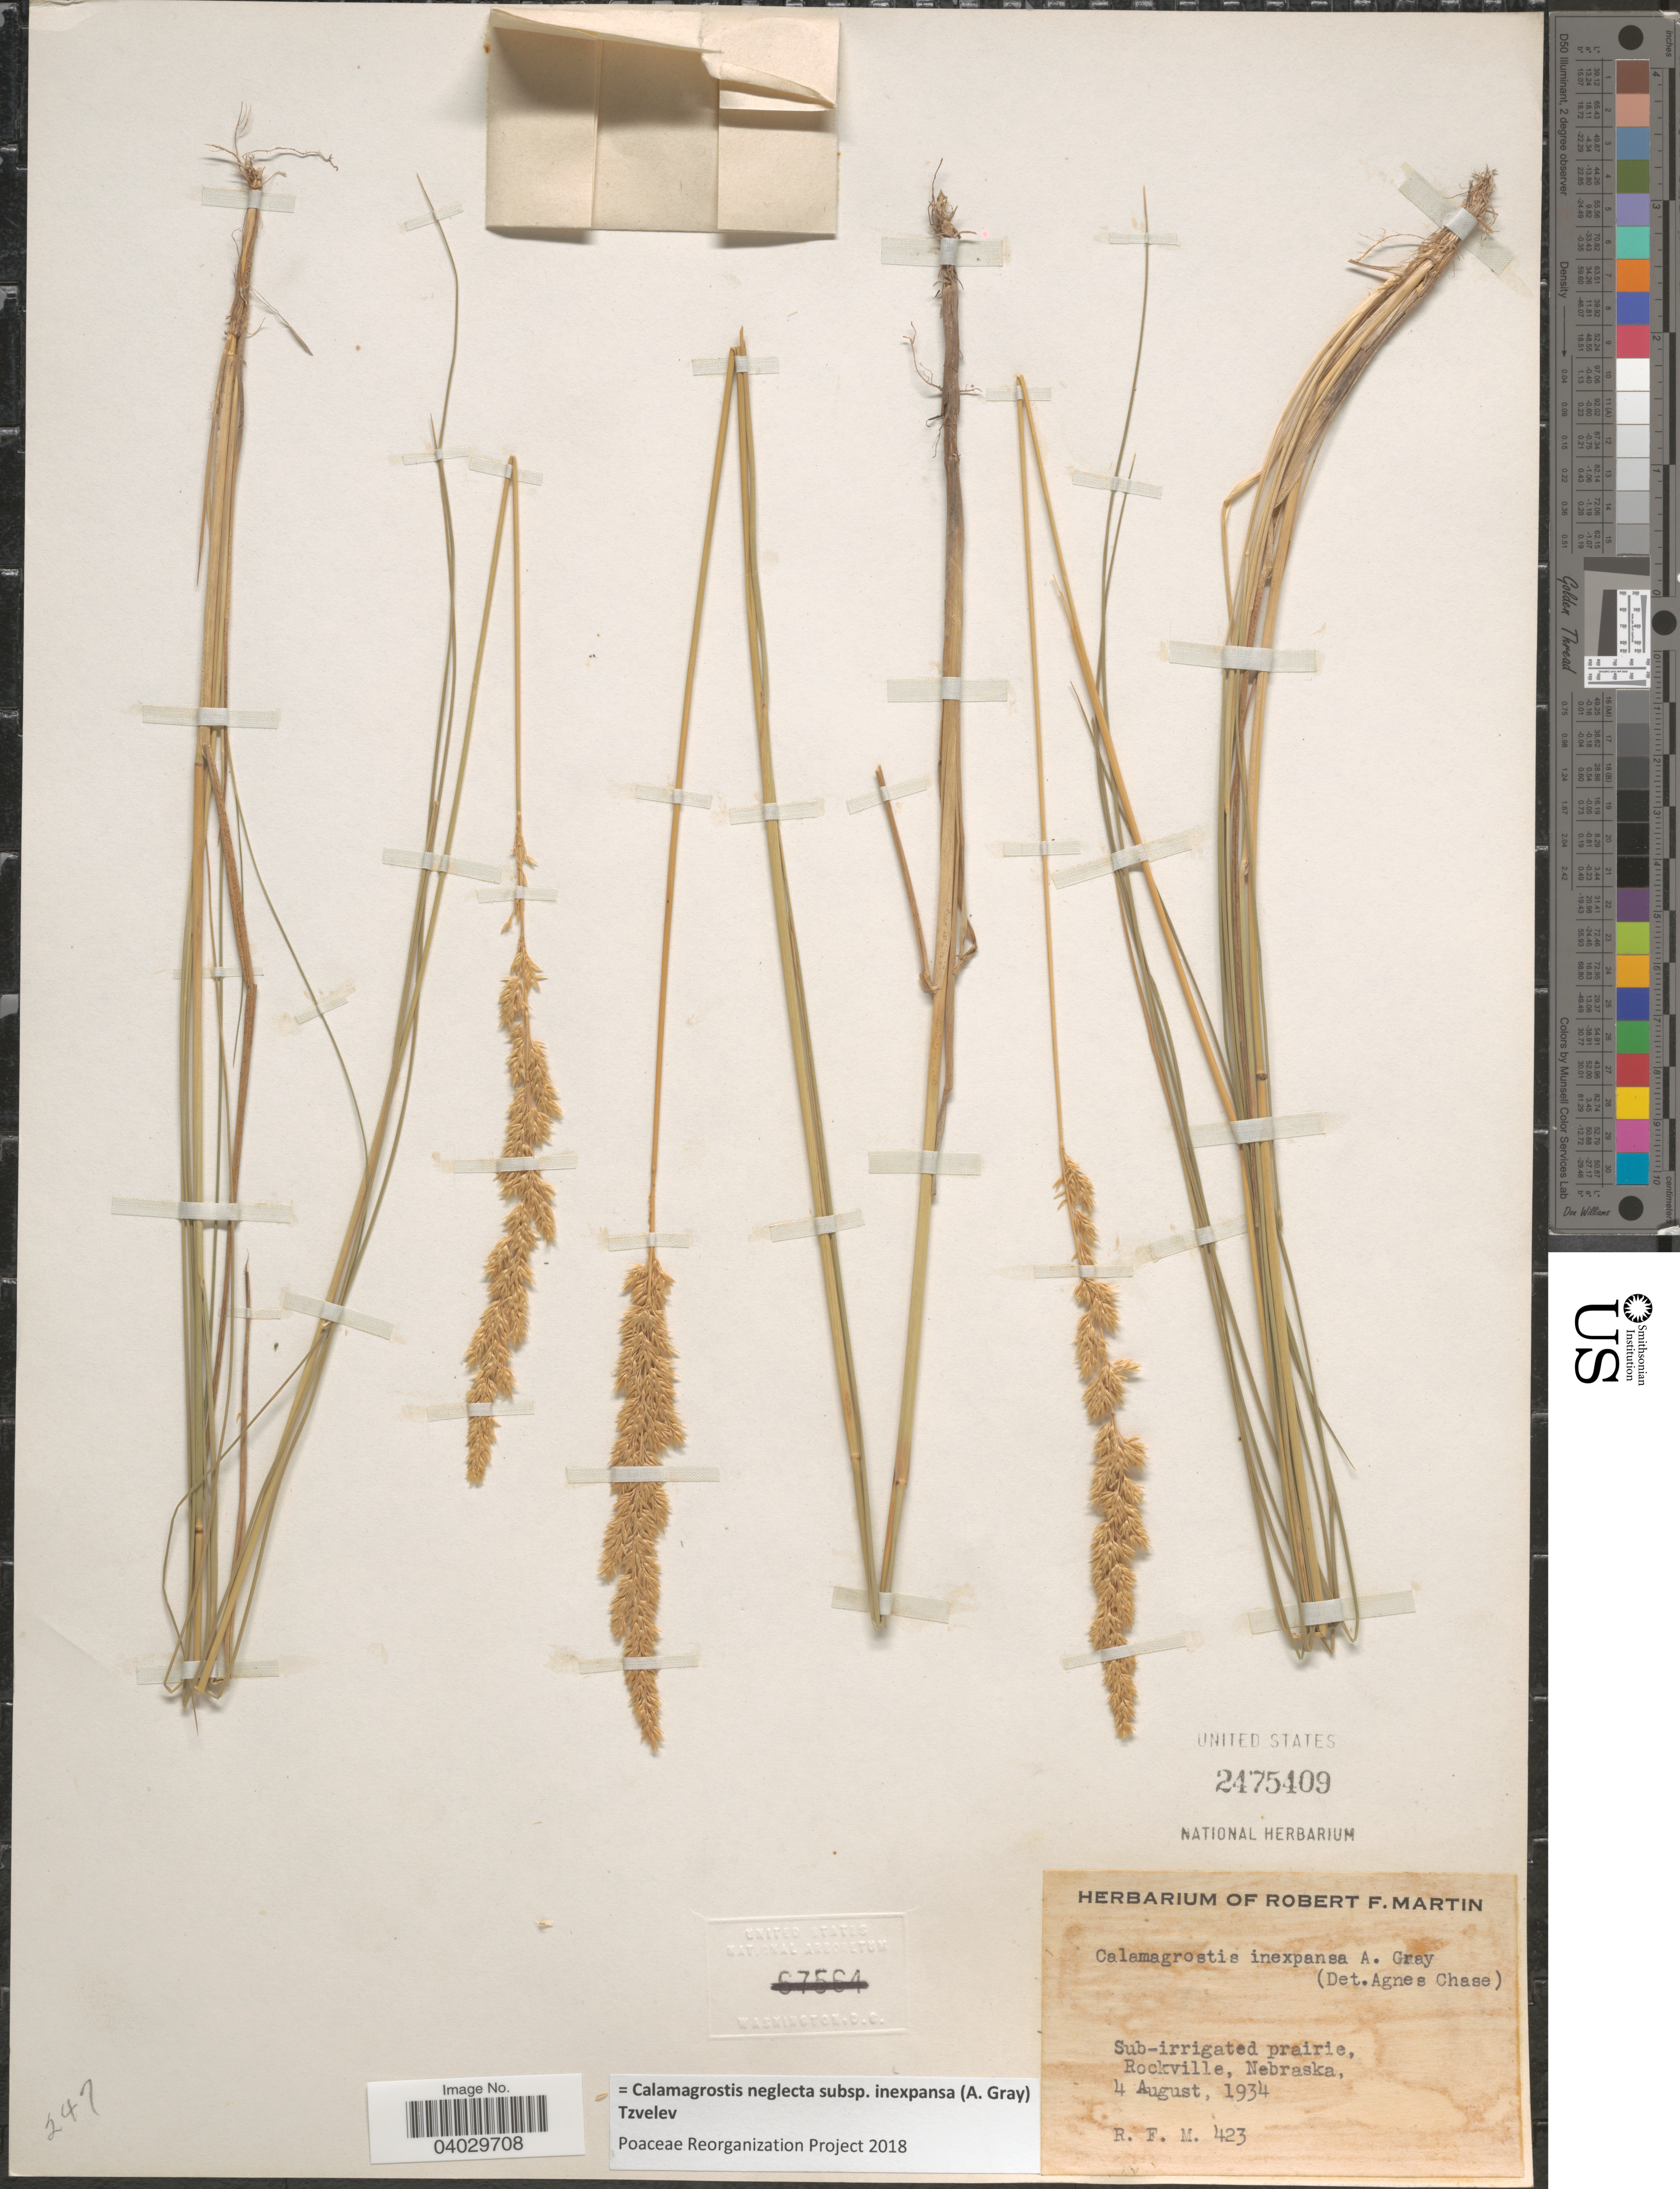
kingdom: Plantae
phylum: Tracheophyta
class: Liliopsida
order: Poales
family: Poaceae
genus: Calamagrostis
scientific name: Calamagrostis neglecta subsp. inexpansa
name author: (A. Gray) Tzvelev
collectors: R. F. Martin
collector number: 423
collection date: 1934-08-04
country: United States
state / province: Nebraska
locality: Rockville.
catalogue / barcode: US 2475409